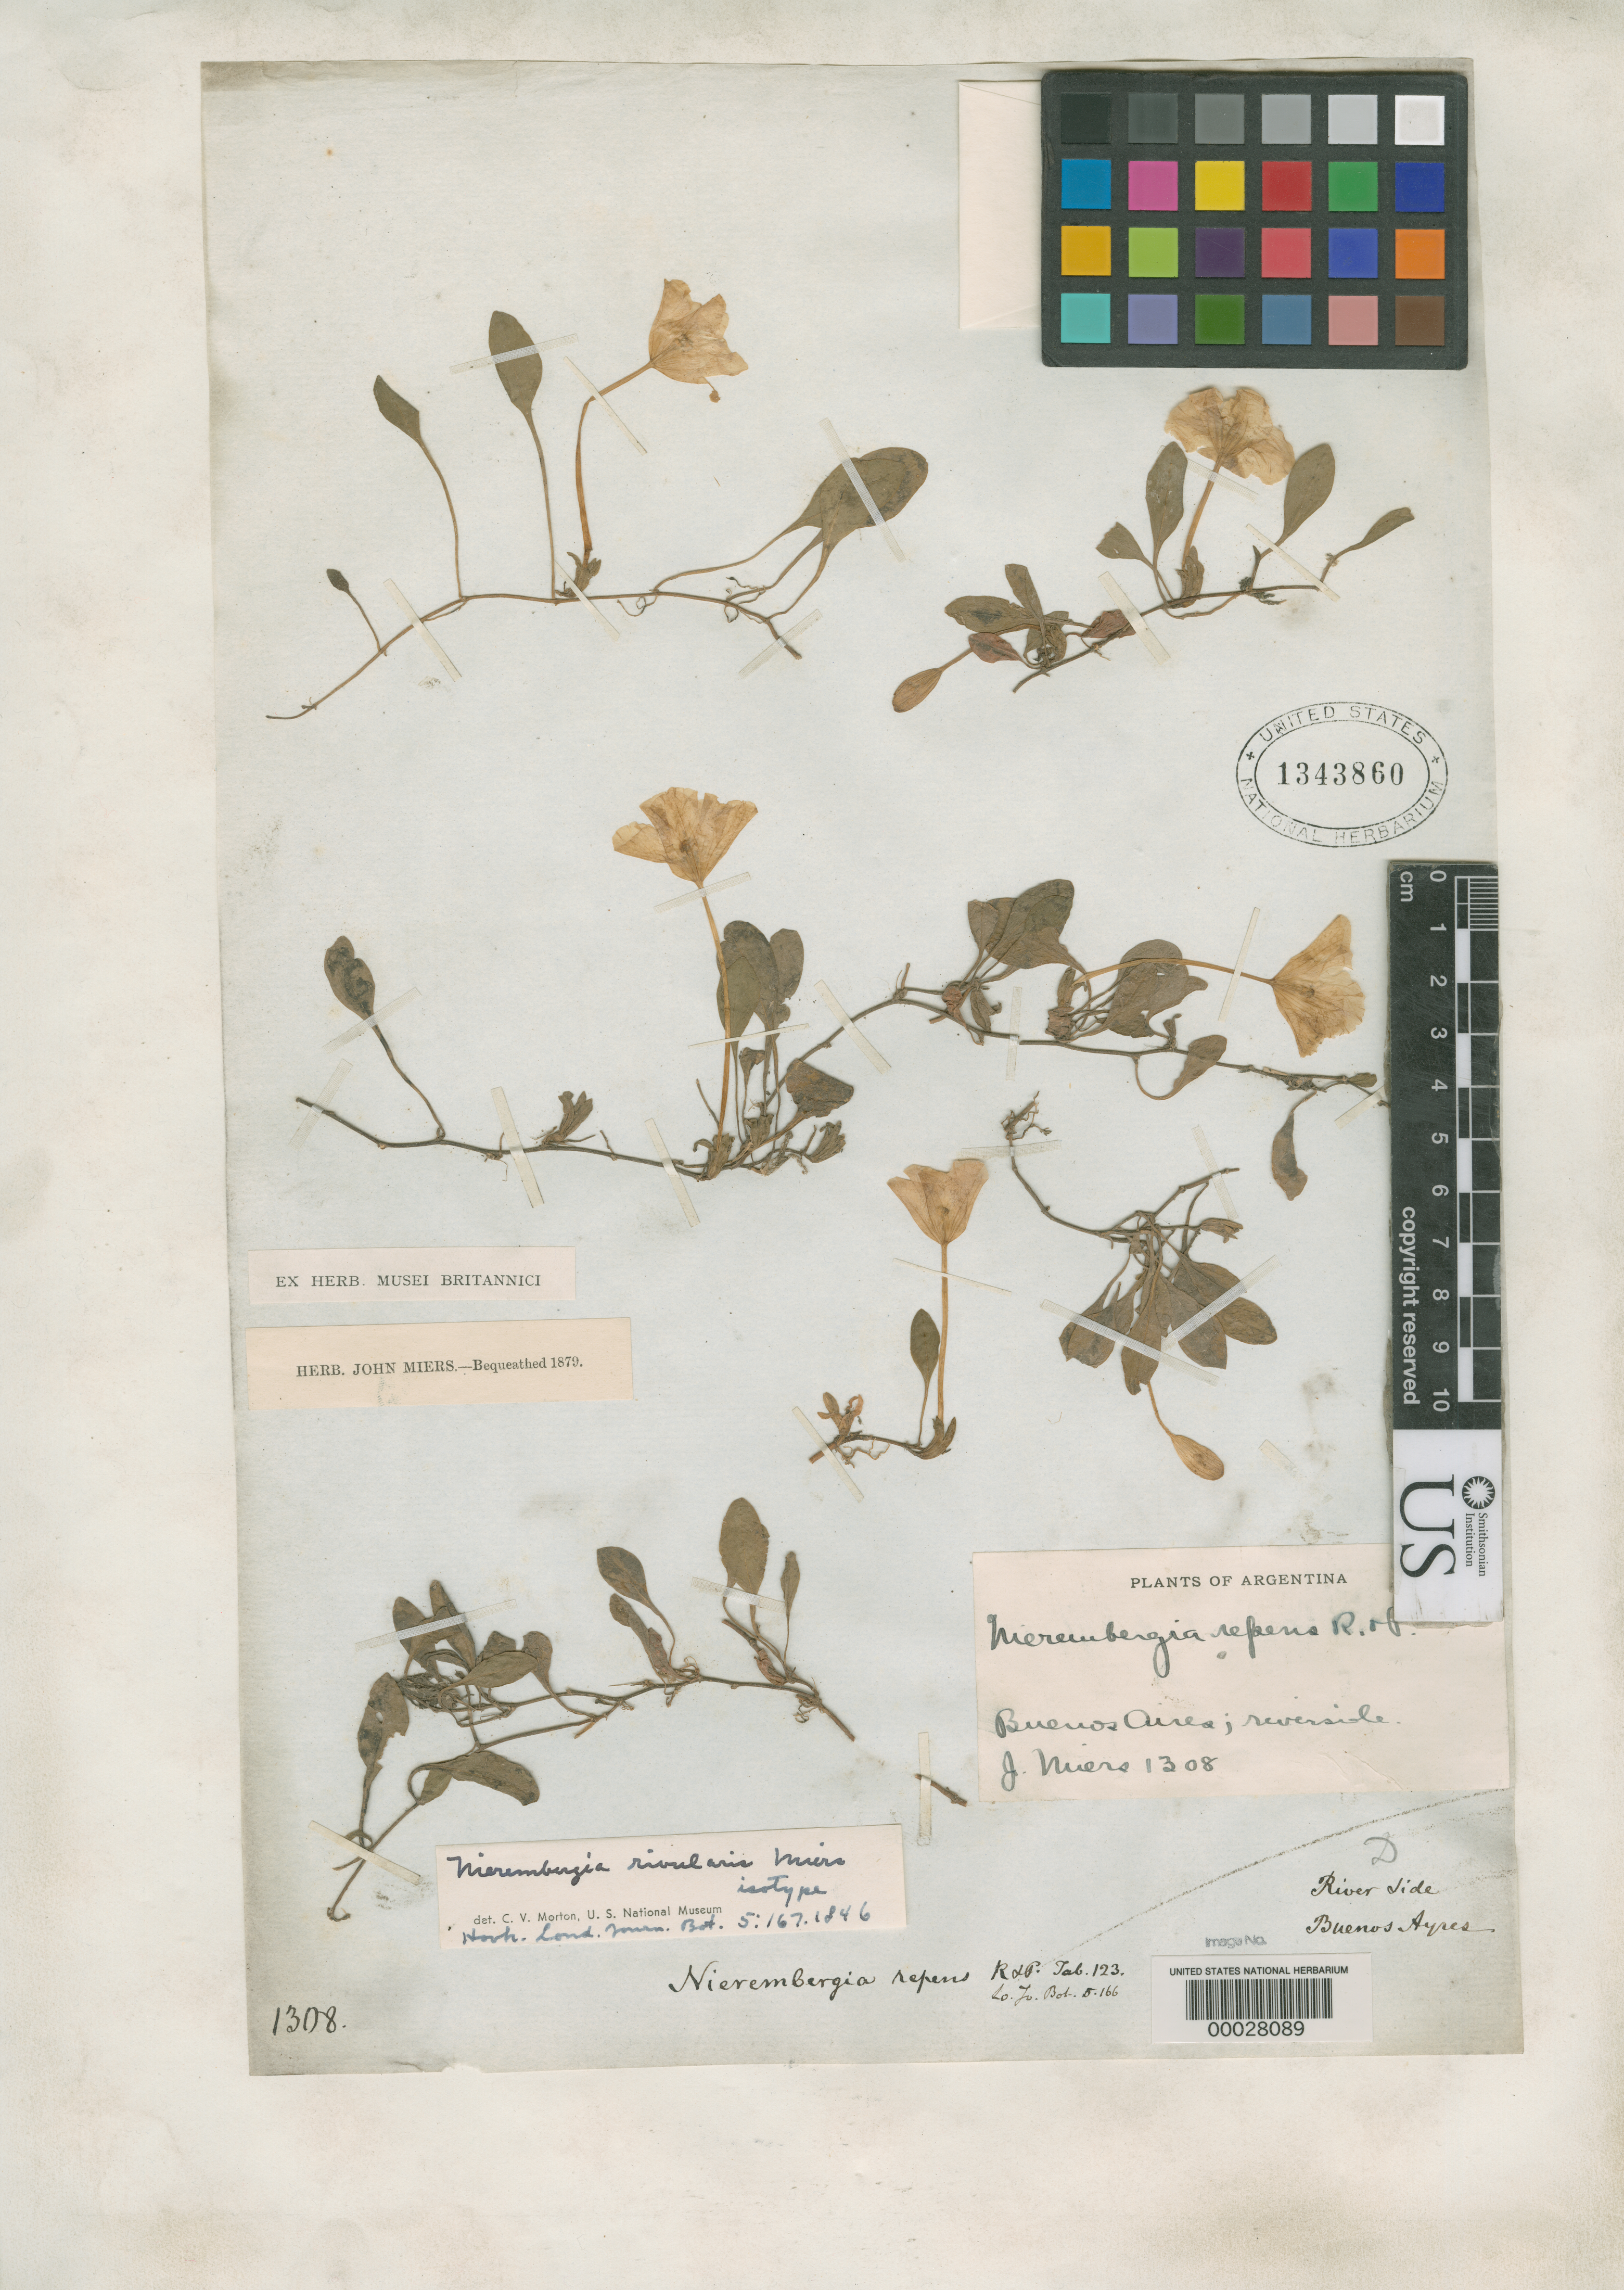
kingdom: Plantae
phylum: Tracheophyta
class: Magnoliopsida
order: Solanales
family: Solanaceae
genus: Nierembergia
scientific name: Nierembergia rivularis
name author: Miers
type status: Isotype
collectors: J. Miers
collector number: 1308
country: Argentina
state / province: Buenos Aires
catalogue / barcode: US 1343860